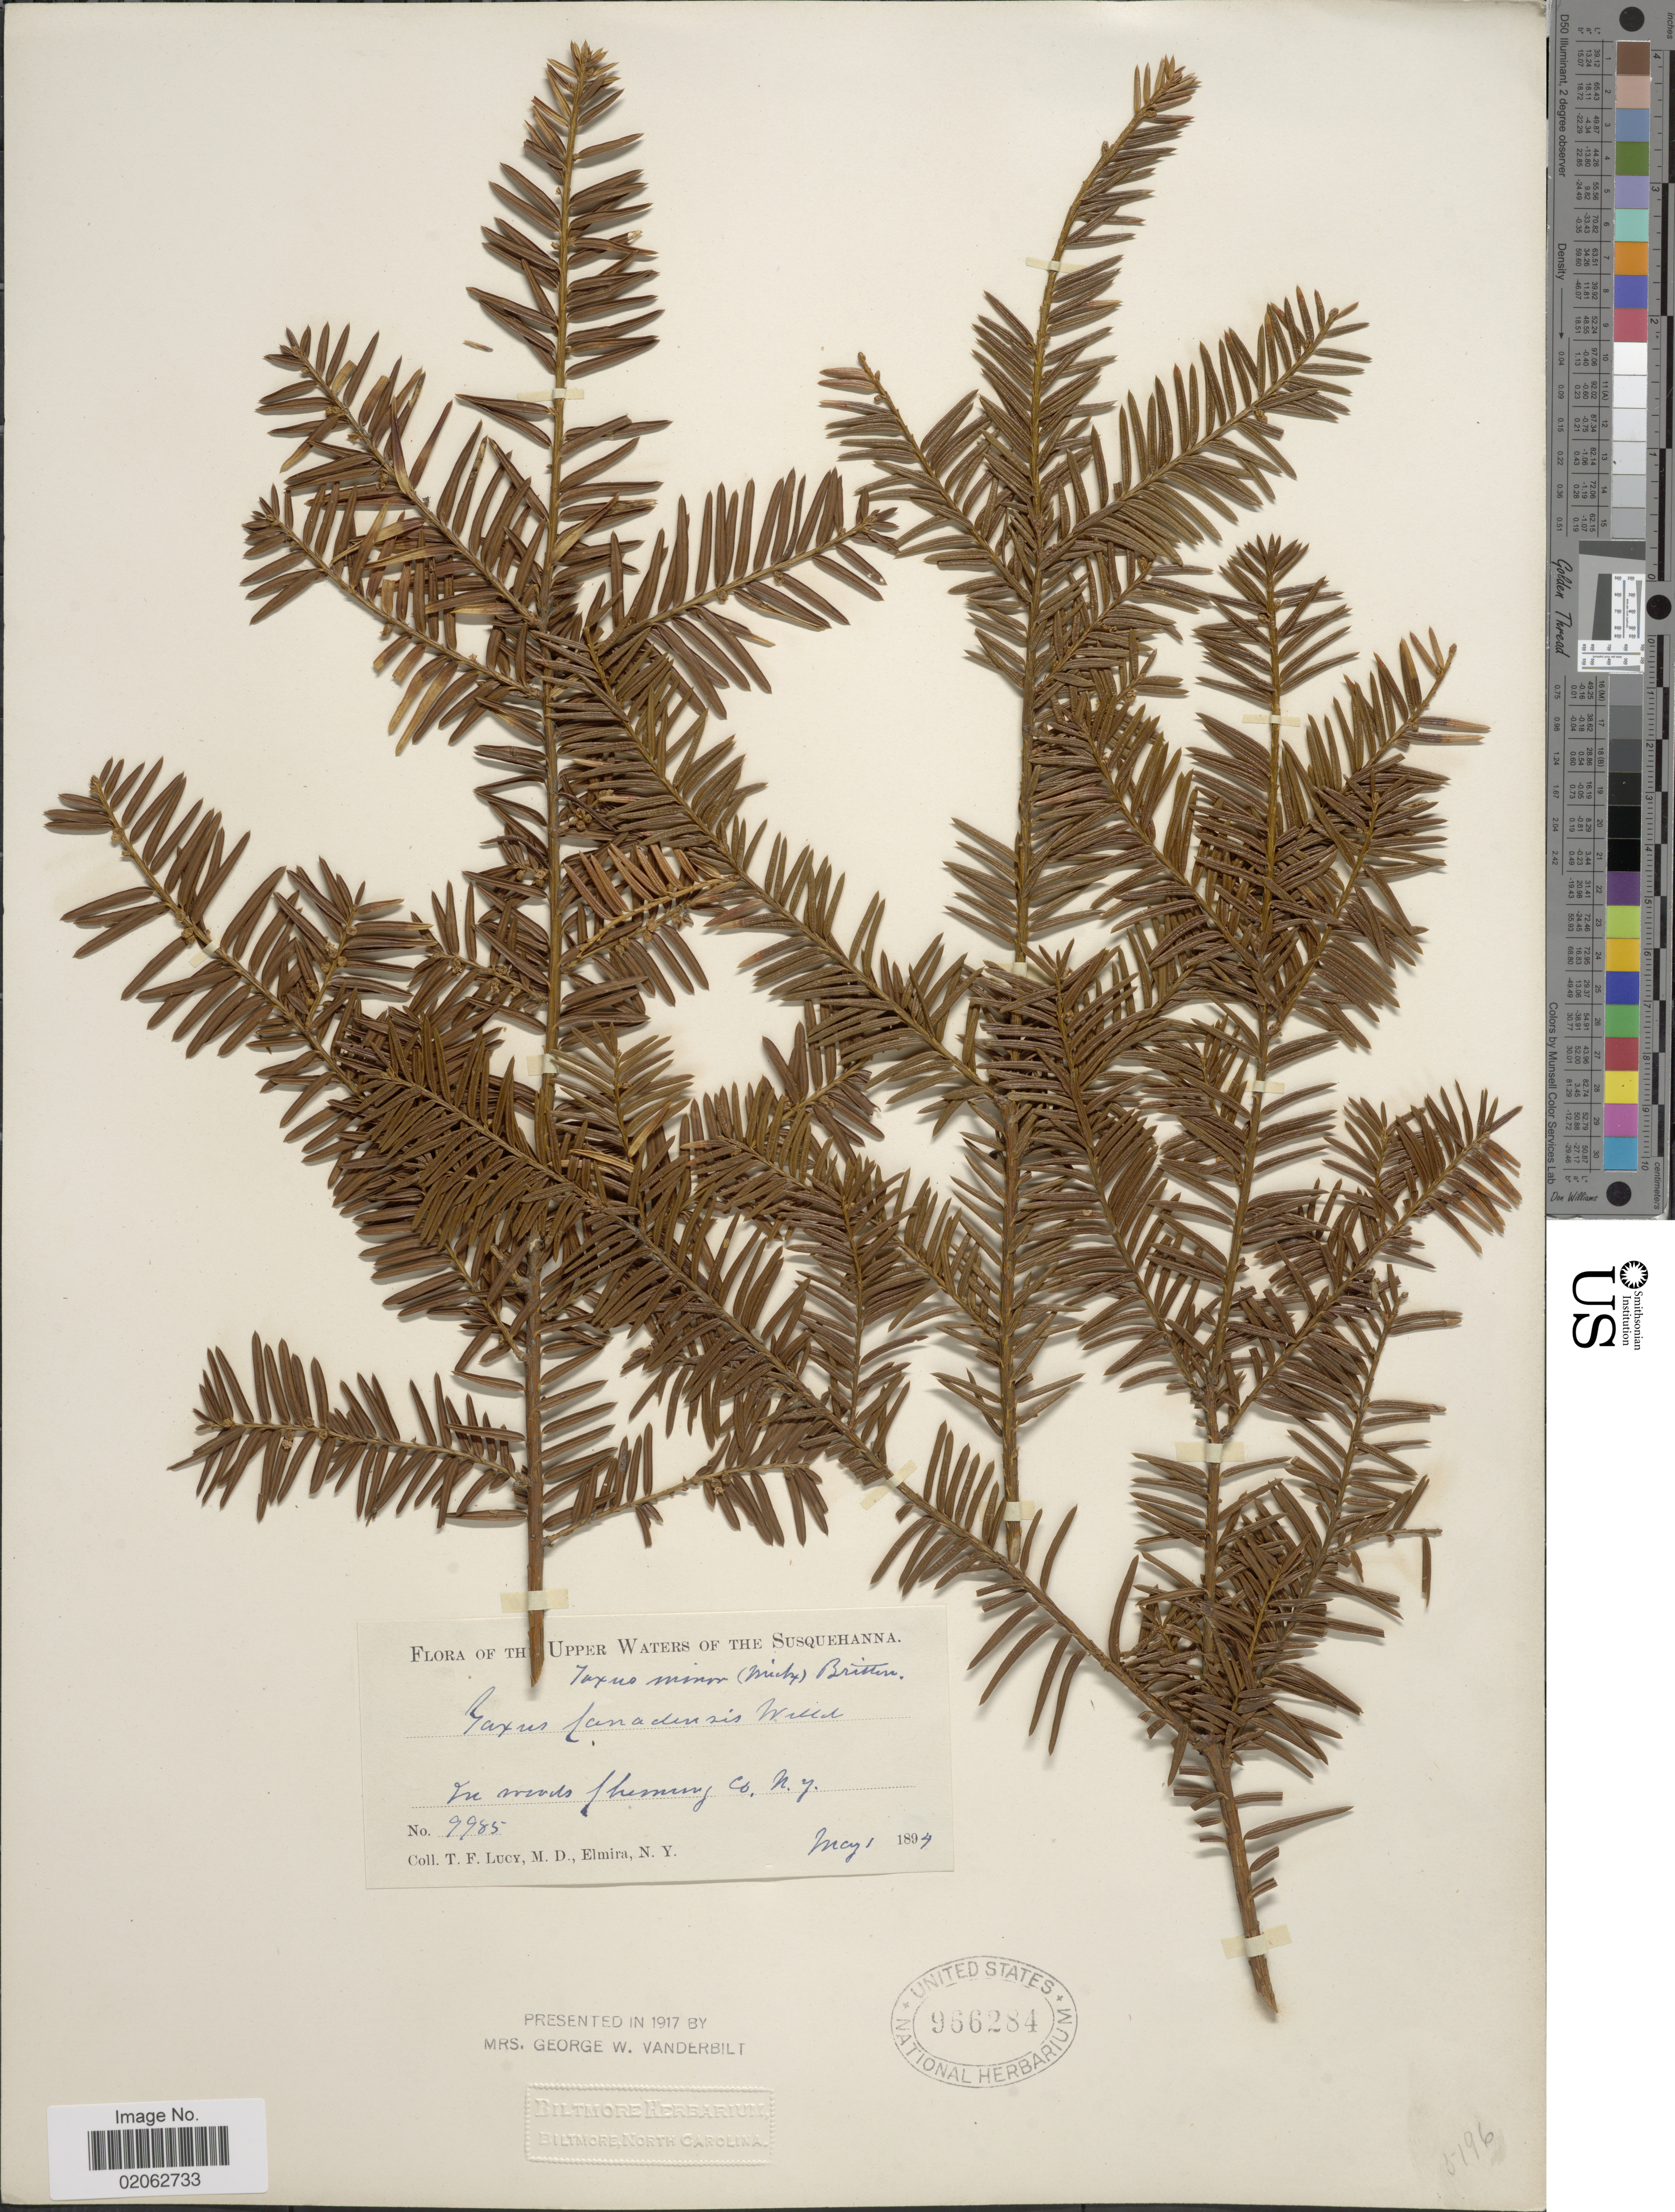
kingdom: Plantae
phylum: Tracheophyta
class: Pinopsida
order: Pinales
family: Taxaceae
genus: Taxus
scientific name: Taxus canadensis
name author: Marshall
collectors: T. Lucy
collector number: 9985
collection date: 1894-05-01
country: United States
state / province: New York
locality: The Upper Waters of The Susquehanna, In woods Chemung Co., N.Y.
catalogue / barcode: US 966284